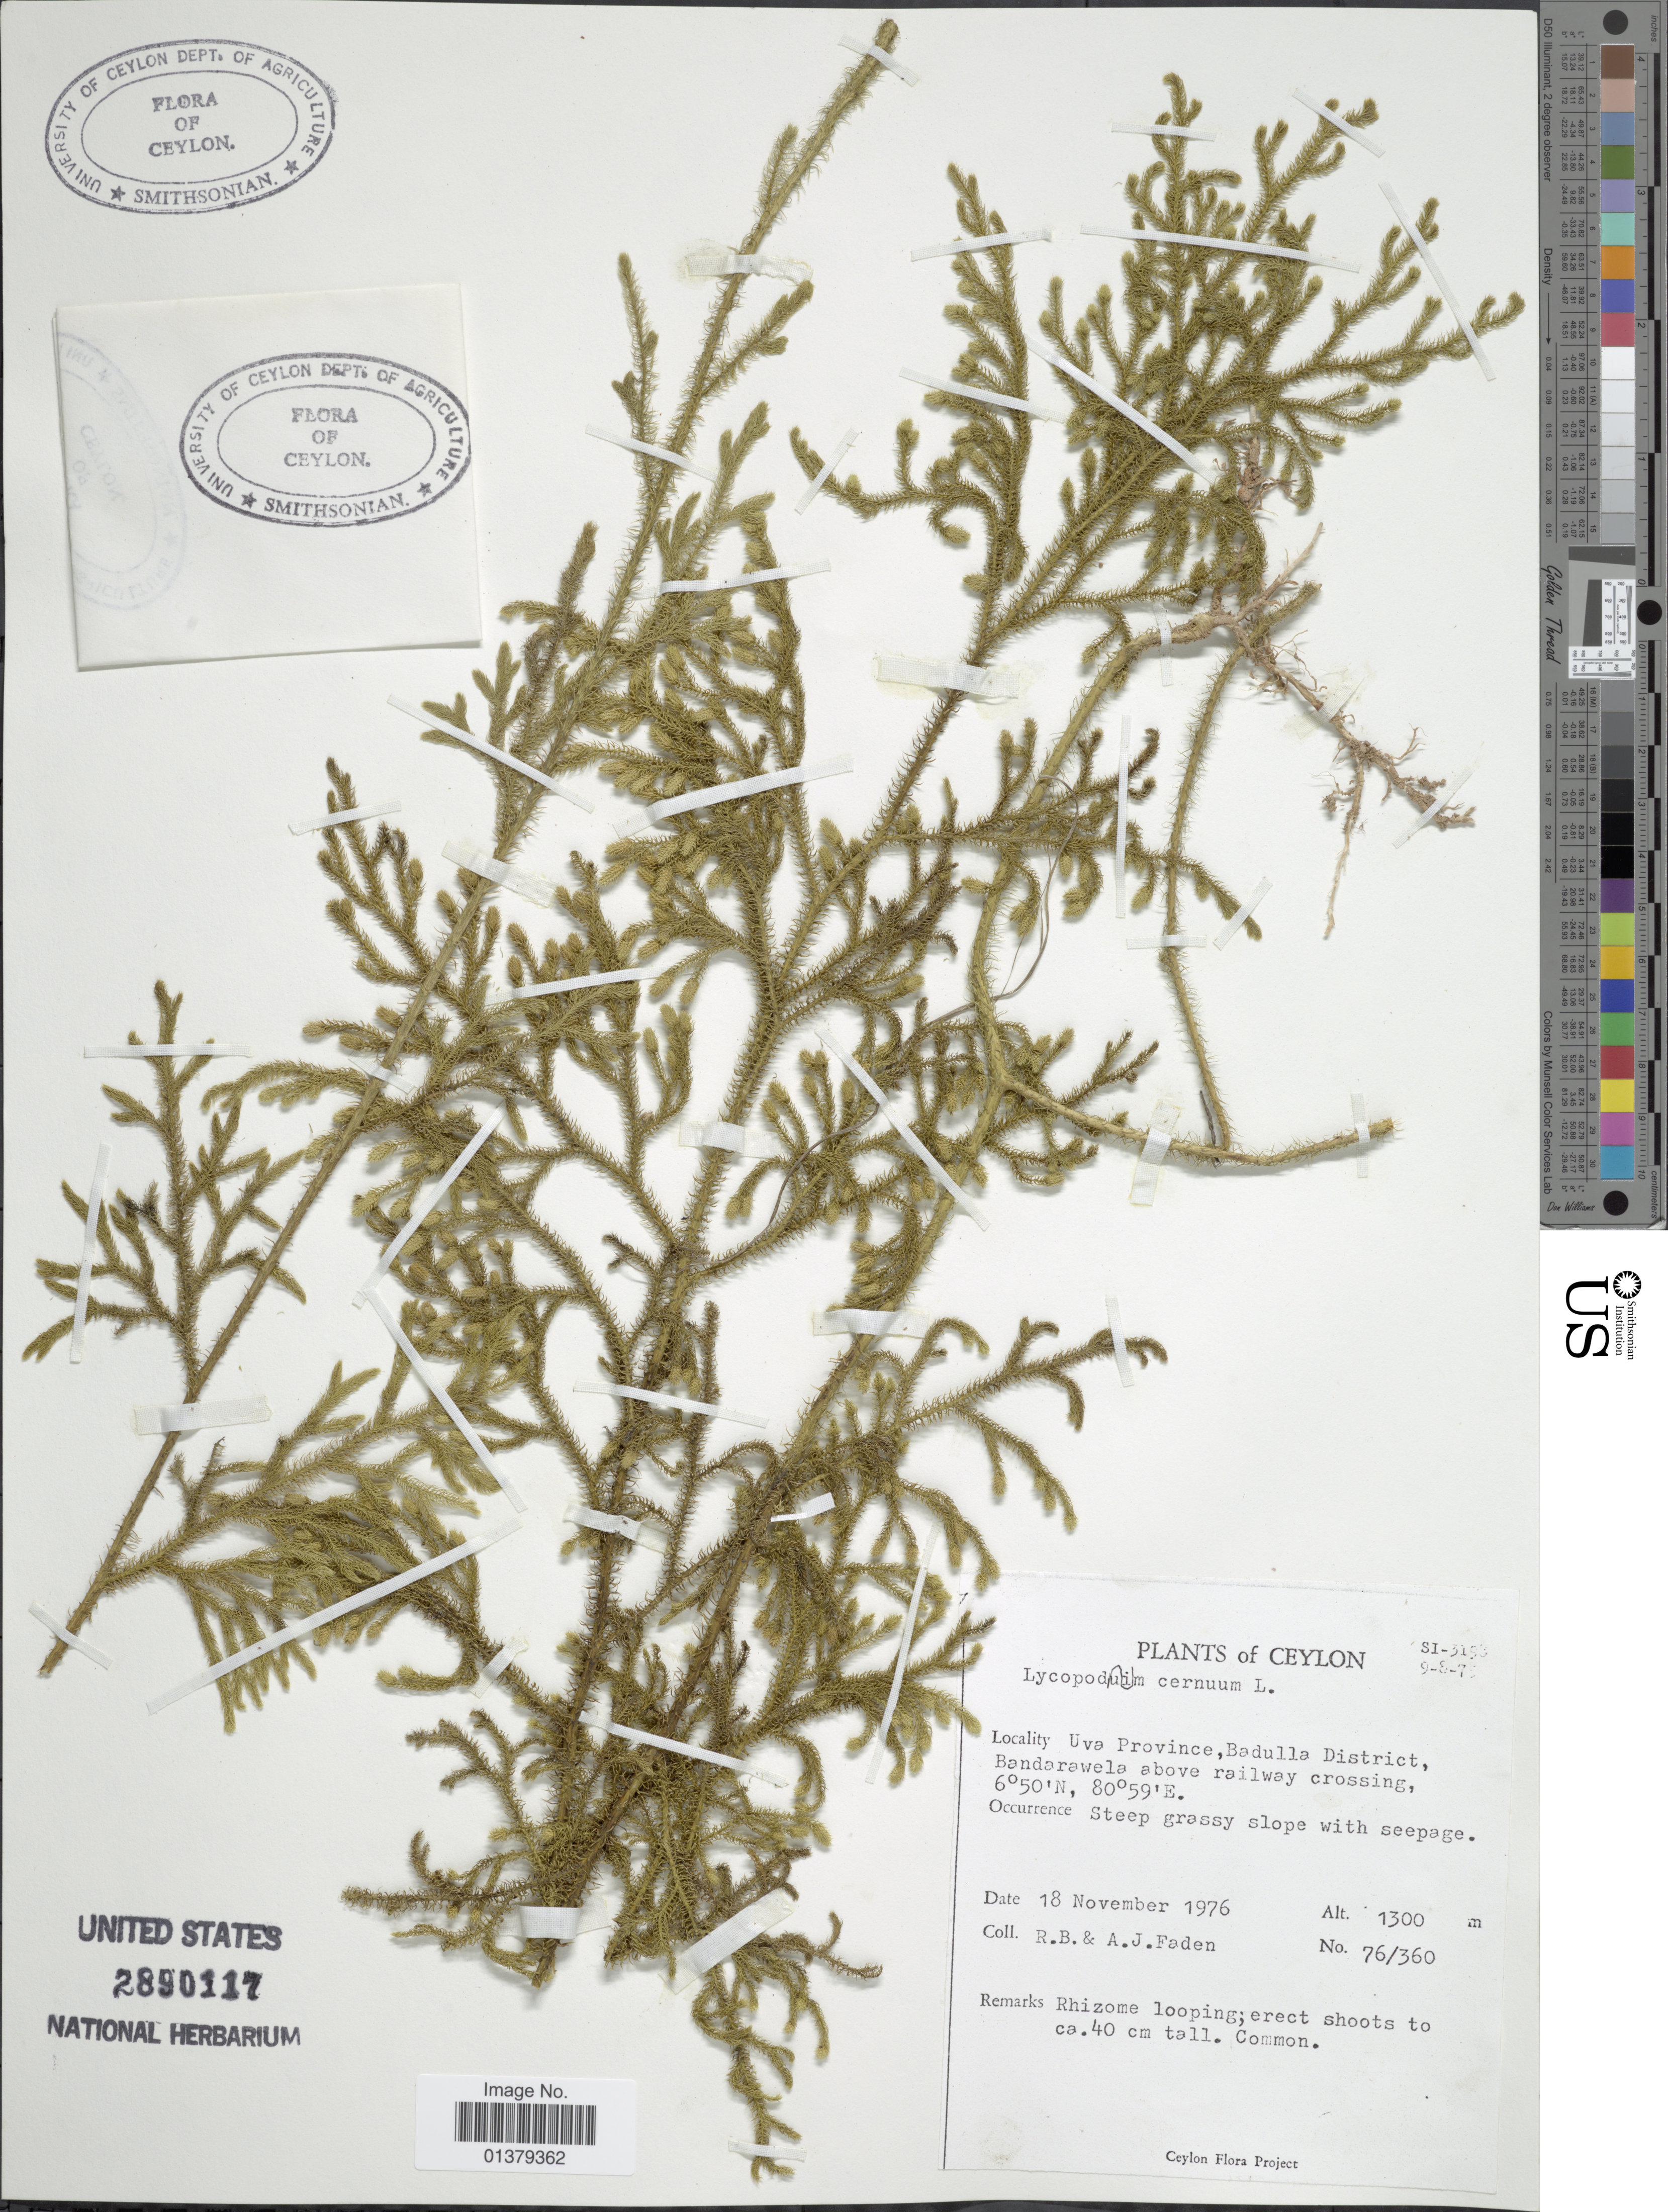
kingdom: Plantae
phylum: Tracheophyta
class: Lycopodiopsida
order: Lycopodiales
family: Lycopodiaceae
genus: Palhinhaea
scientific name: Palhinhaea cernua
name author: (L.) Vasc. & Franco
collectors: R. B. Faden & A. J. Faden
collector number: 76/360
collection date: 1976-11-18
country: Sri Lanka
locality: Ceylon, Uva Province, Badulla District, bandarawela above railway crossing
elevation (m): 1300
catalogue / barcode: US 2890117